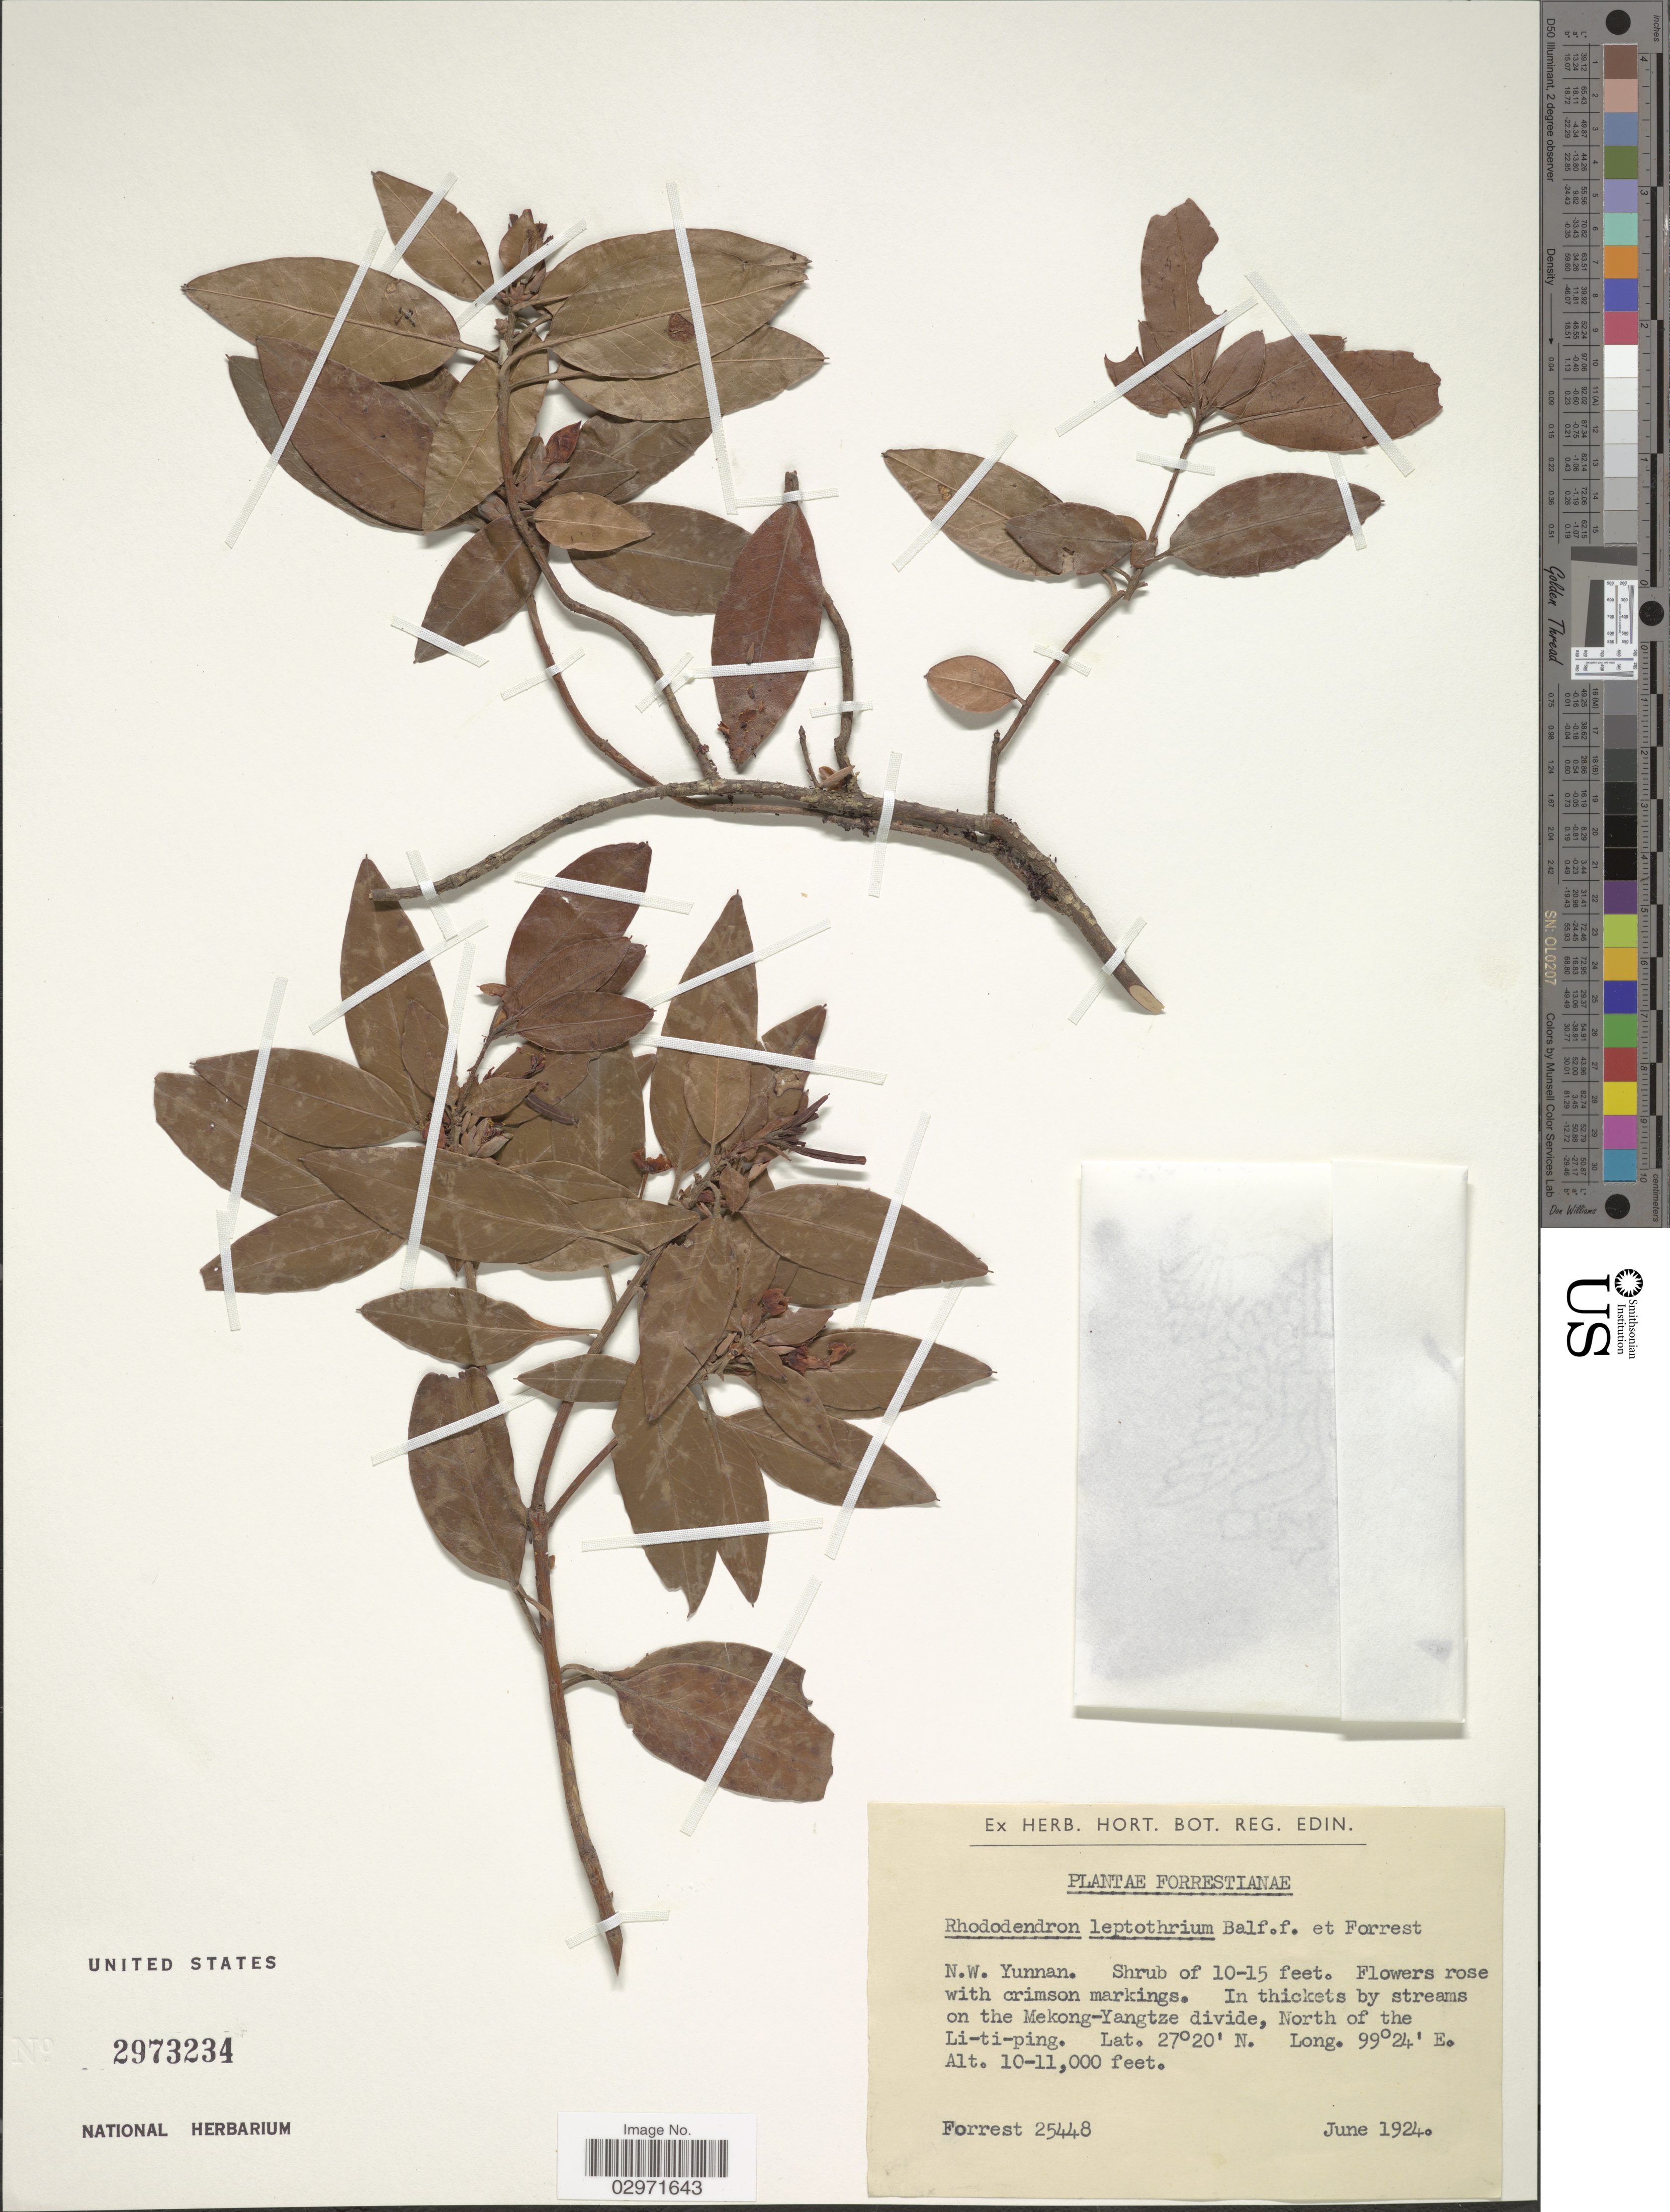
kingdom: Plantae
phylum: Tracheophyta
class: Magnoliopsida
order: Ericales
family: Ericaceae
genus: Rhododendron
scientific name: Rhododendron leptothrium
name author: Balf. f. & Forrest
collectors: -. Forrest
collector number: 25448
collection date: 1924-06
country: China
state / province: Yunnan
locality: On the Mekong-Yangtze divide, North of the Li-ti-ping.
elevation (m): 3048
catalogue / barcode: US 2973234